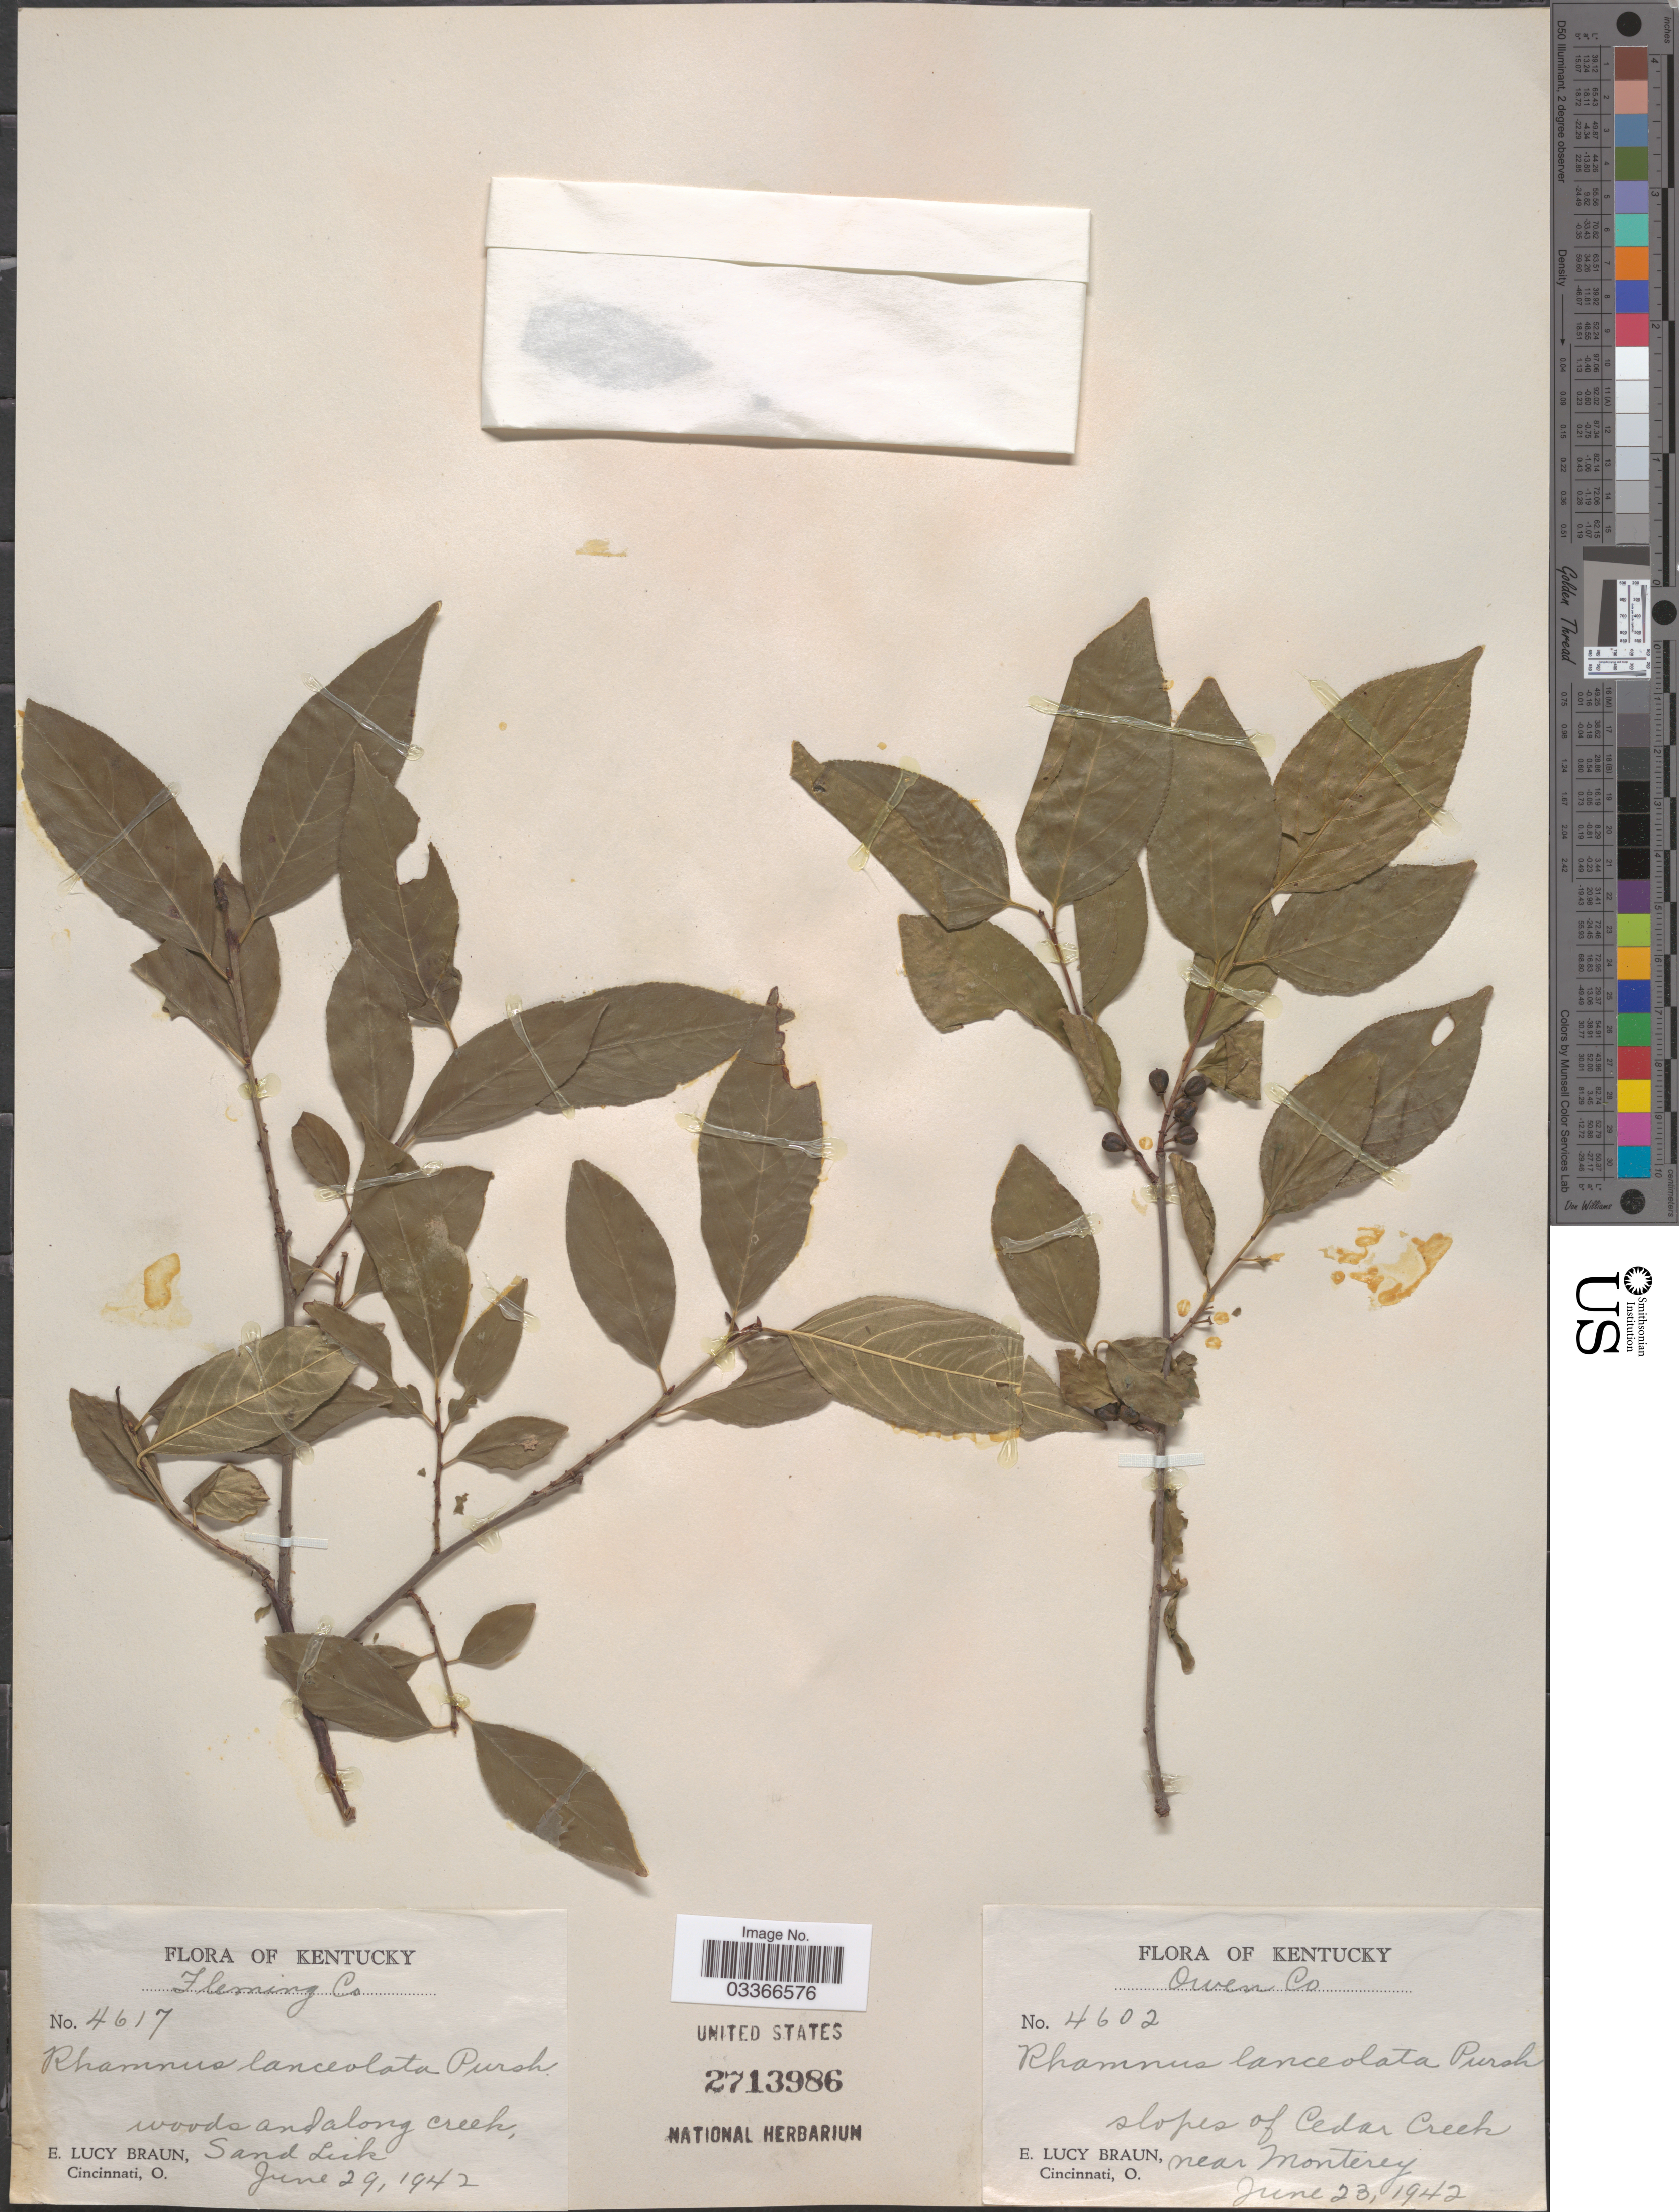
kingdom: Plantae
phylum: Tracheophyta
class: Magnoliopsida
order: Rosales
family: Rhamnaceae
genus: Rhamnus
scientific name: Rhamnus lanceolata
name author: Pursh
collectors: E. L. Braun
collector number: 4602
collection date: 1942-06-23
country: United States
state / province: Kentucky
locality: Owen Co. Slopes of Cedar Creek near Monterey.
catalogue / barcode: US 2713986-2